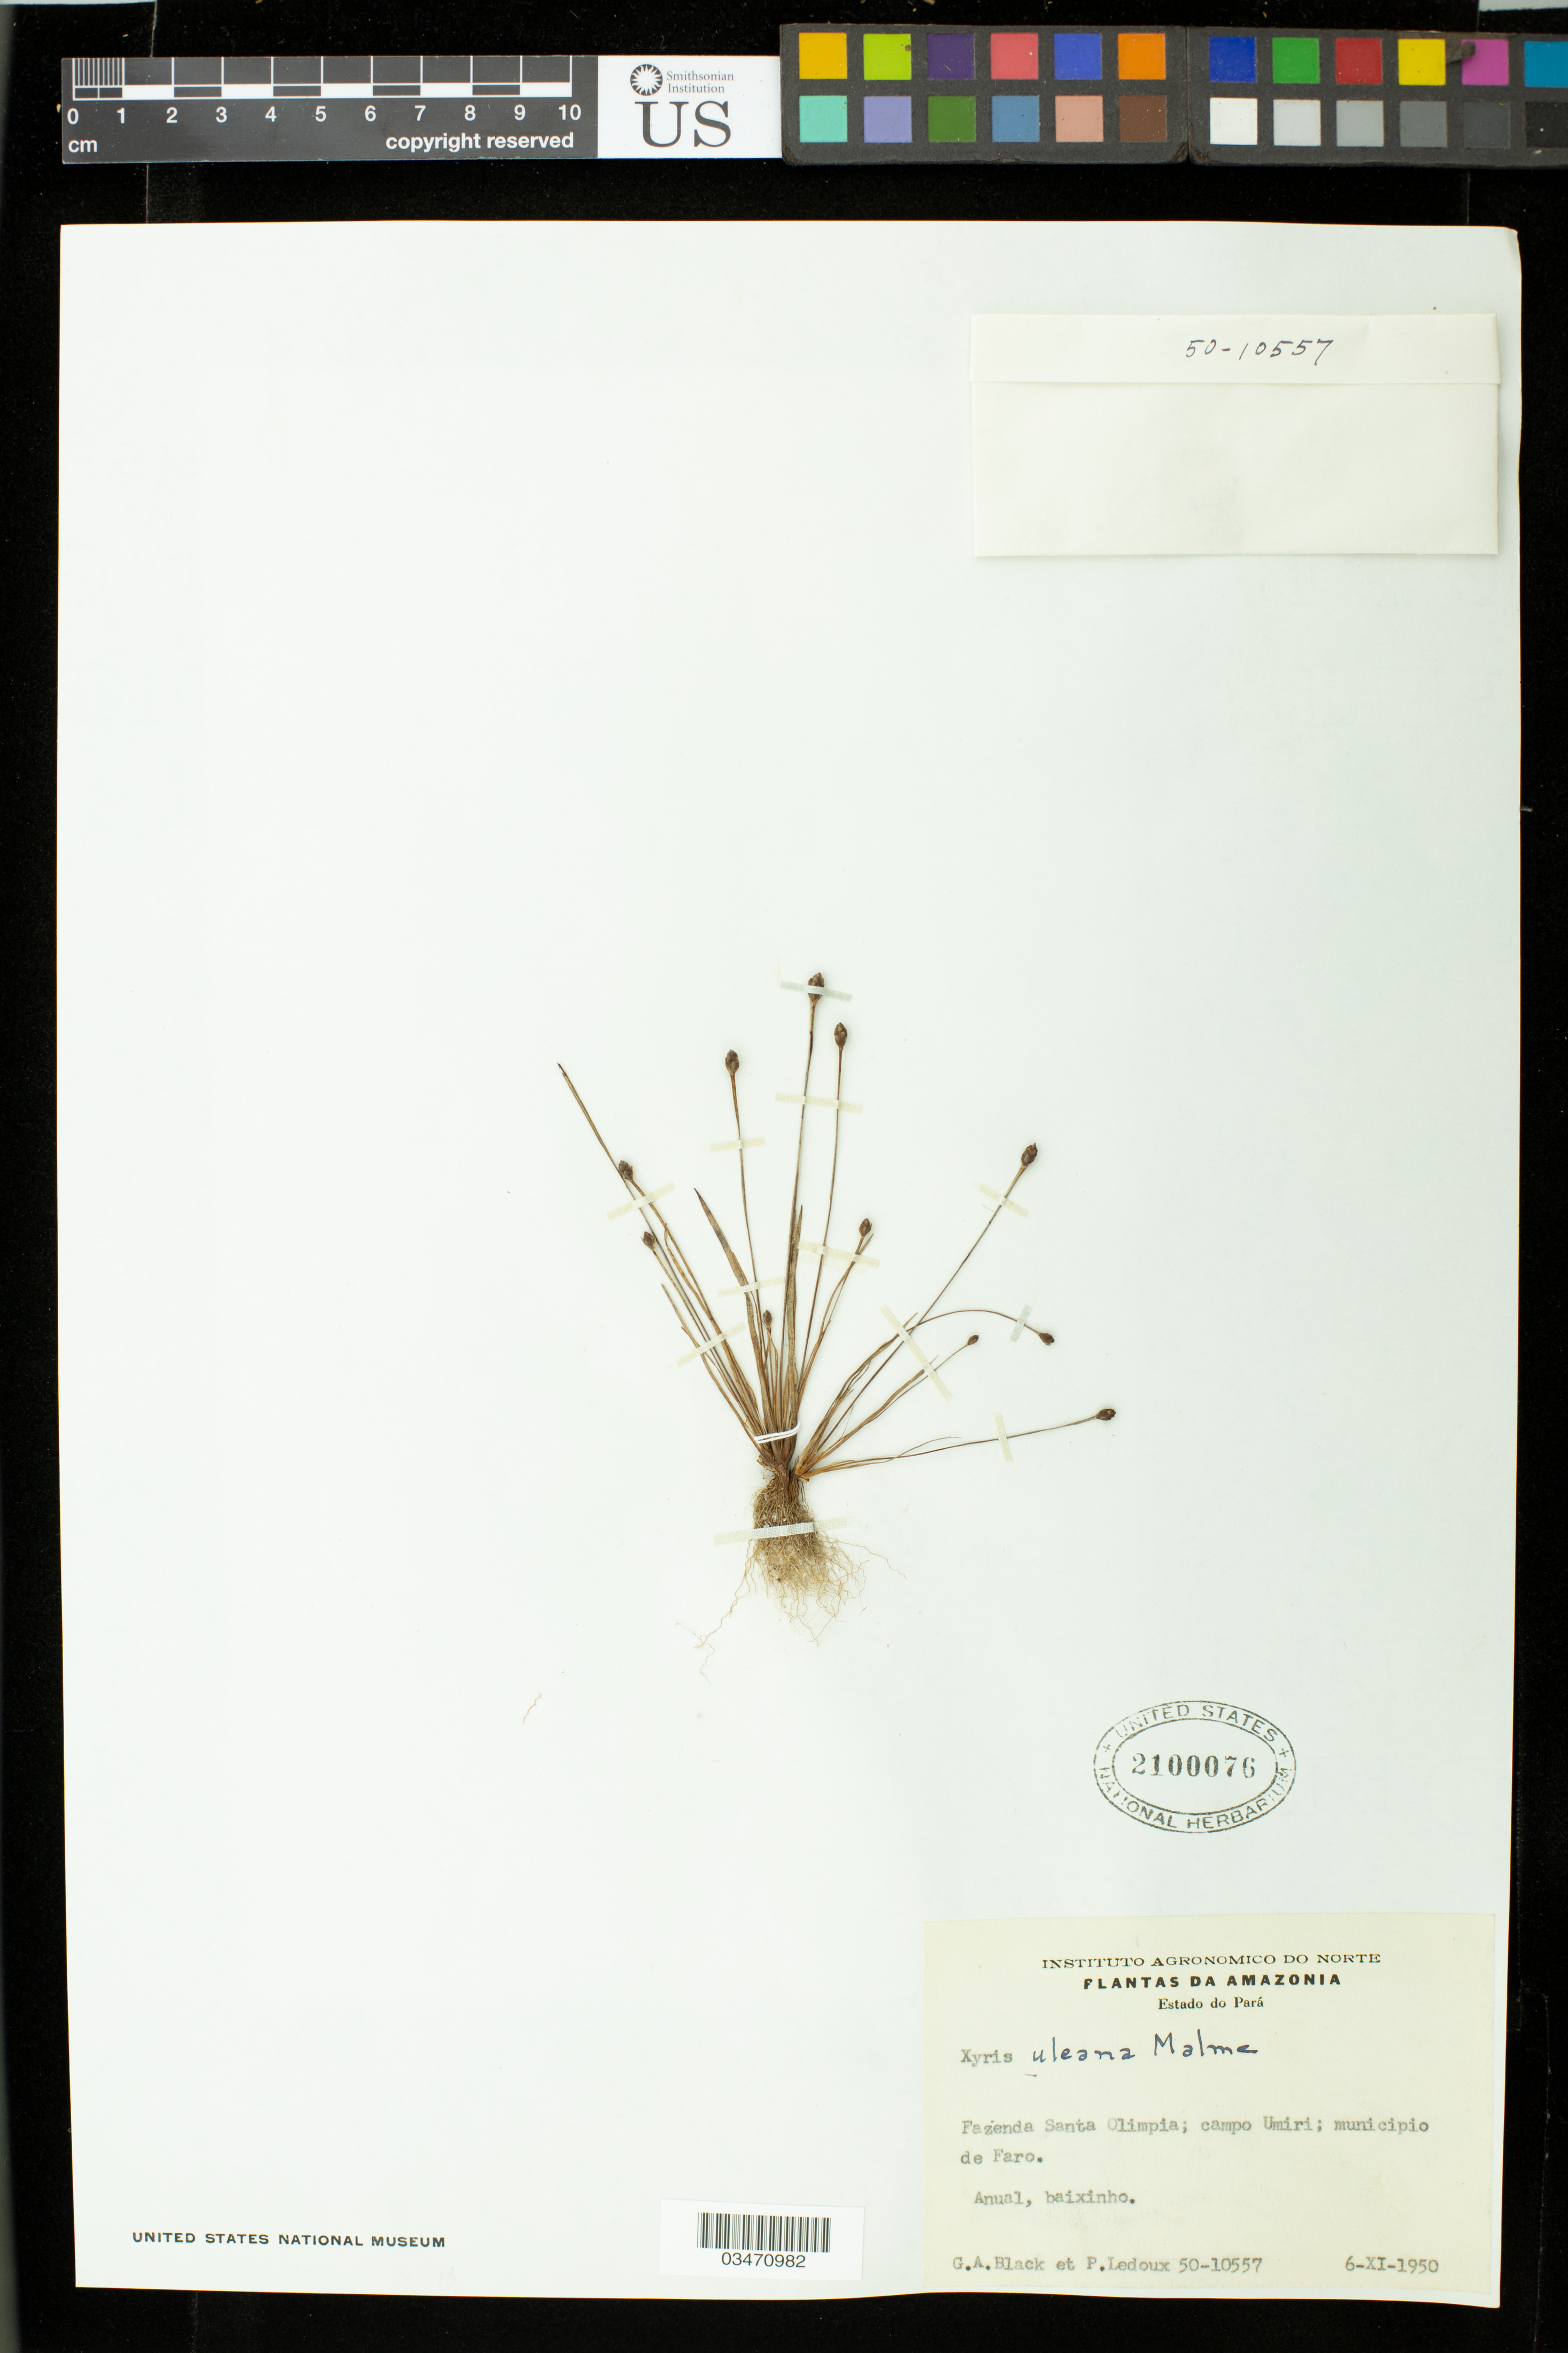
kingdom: Plantae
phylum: Tracheophyta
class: Liliopsida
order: Poales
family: Xyridaceae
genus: Xyris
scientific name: Xyris uleana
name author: Malme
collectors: G. A. Black & P. Ledoux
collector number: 50-10557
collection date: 1950-11-06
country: Brazil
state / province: Pará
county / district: Faro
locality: Fazenda Santa Olimpia, campo Umirí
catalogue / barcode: US 2100076